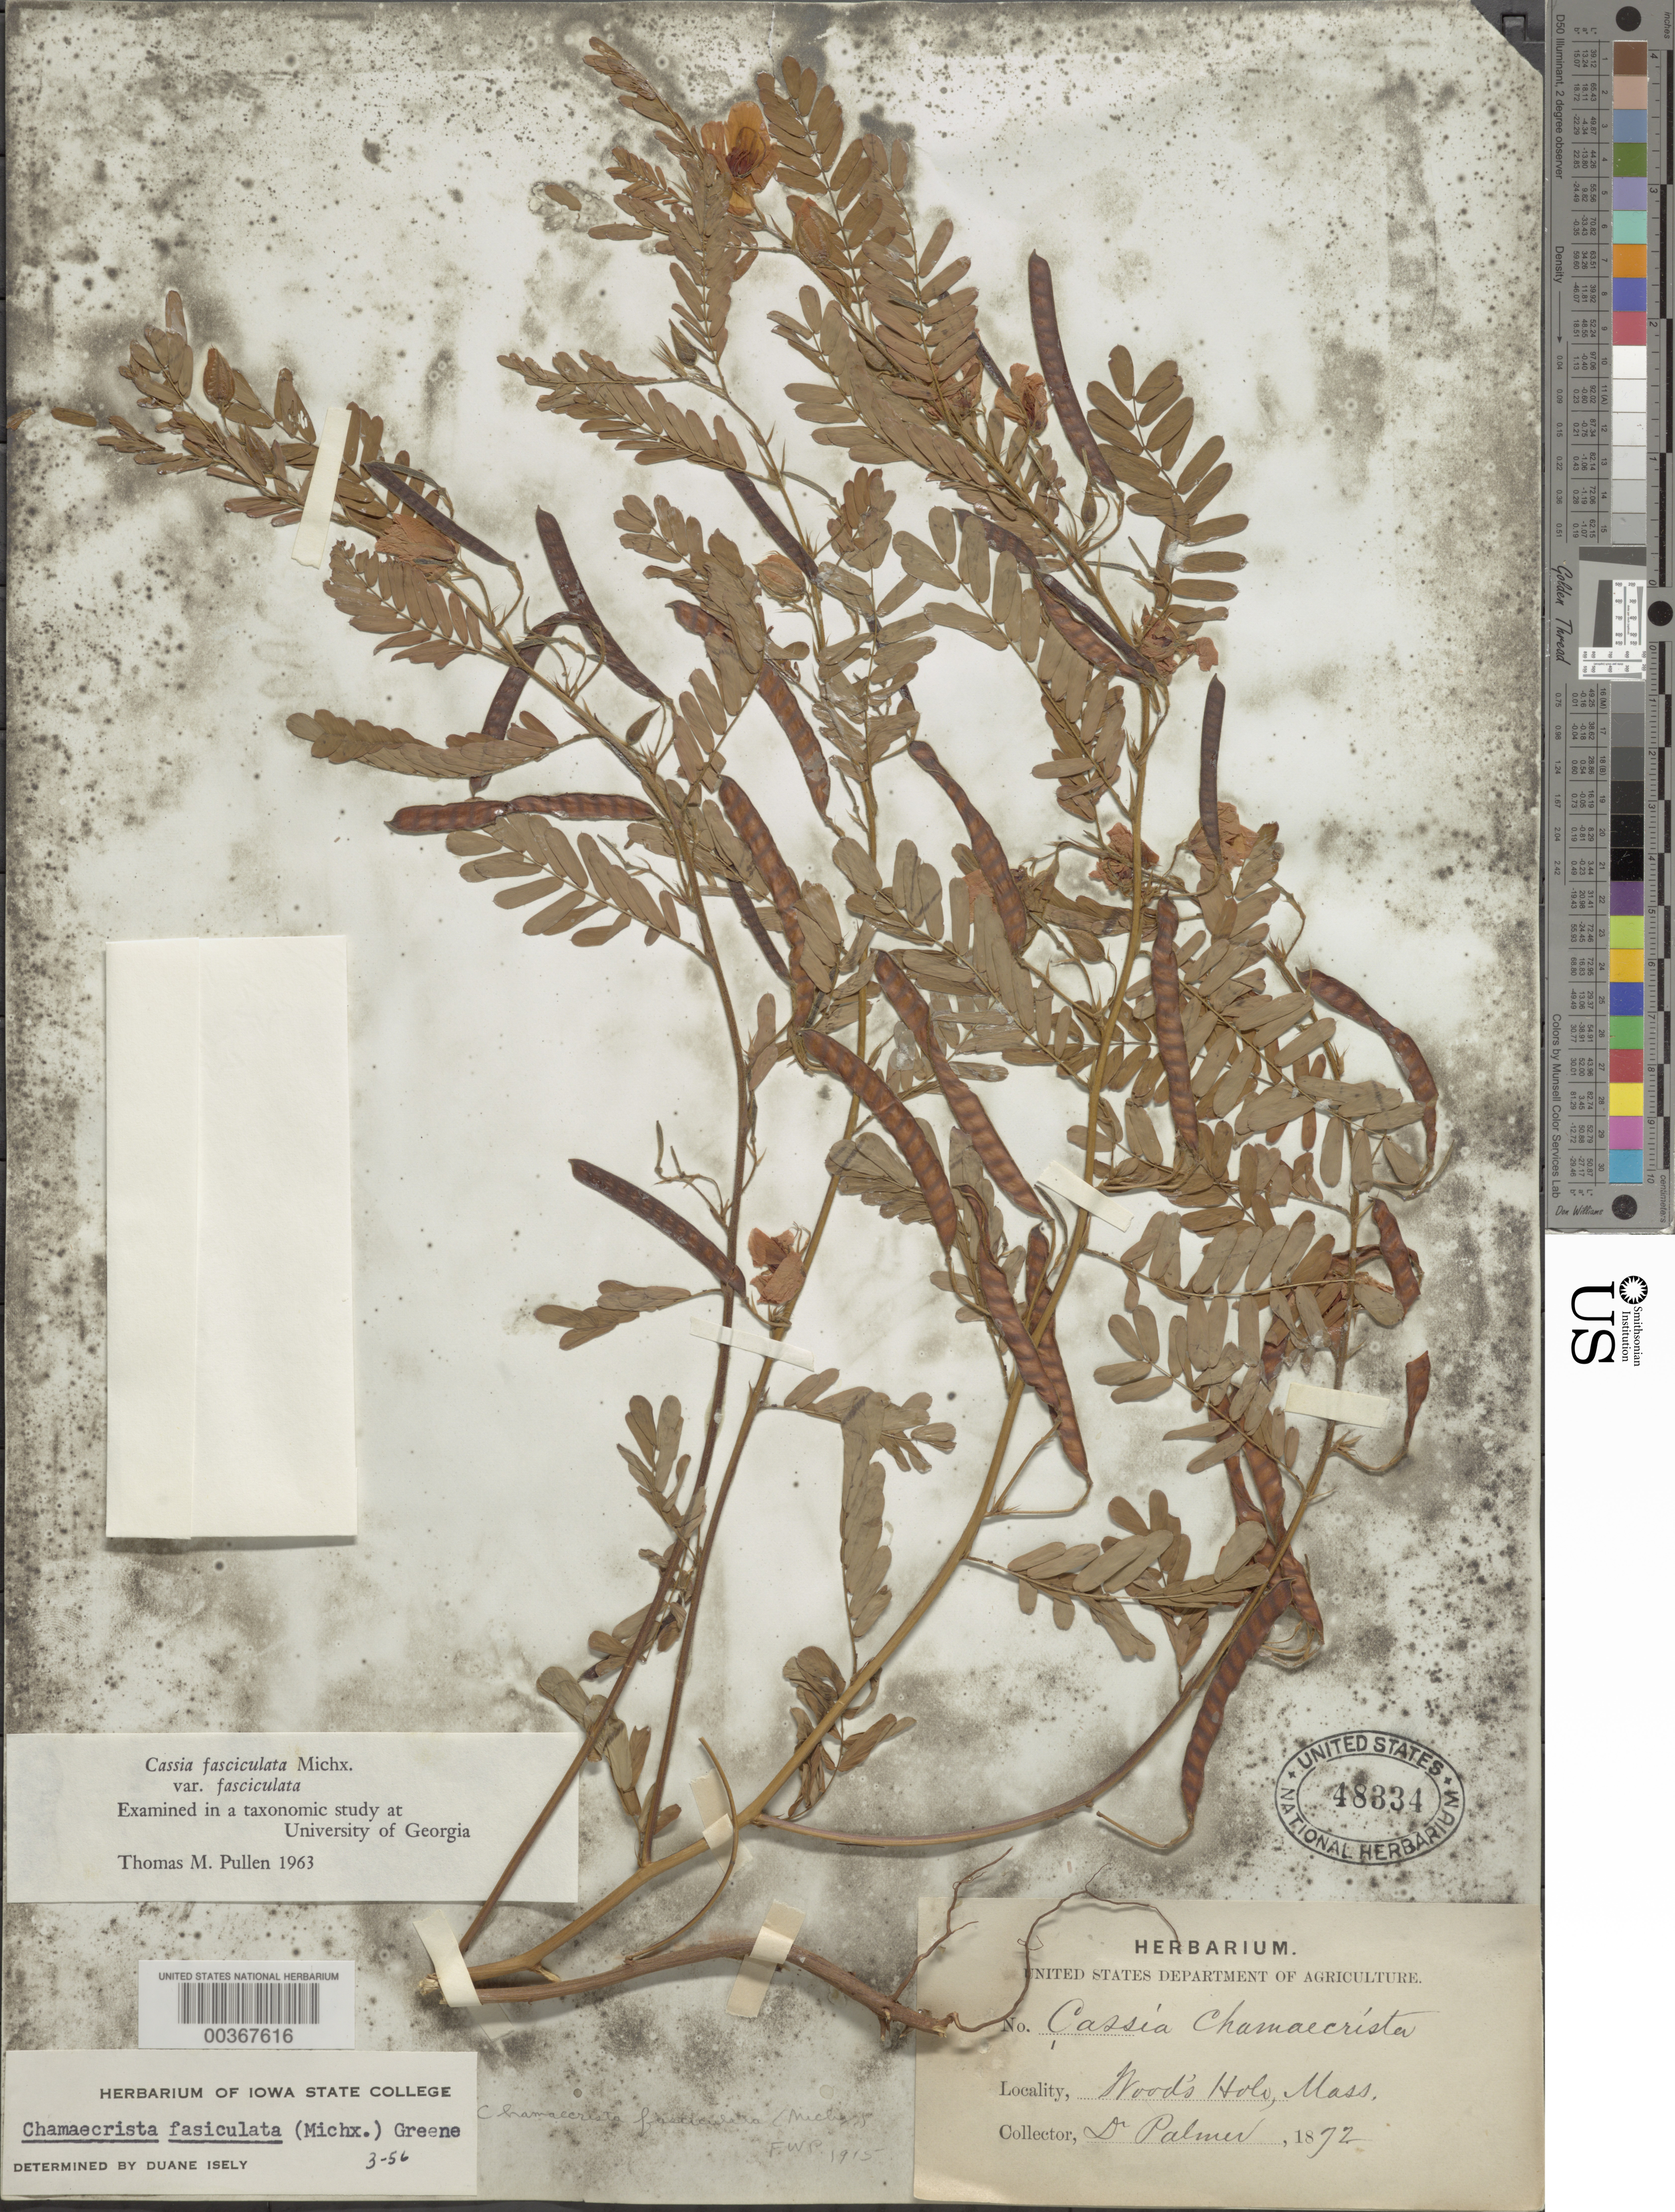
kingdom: Plantae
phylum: Tracheophyta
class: Magnoliopsida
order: Fabales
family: Fabaceae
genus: Chamaecrista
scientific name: Chamaecrista fasciculata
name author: (Michx.) Greene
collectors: D. E. Palmer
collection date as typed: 1872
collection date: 1872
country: United States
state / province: Massachusetts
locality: Wood's hole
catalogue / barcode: US 48334